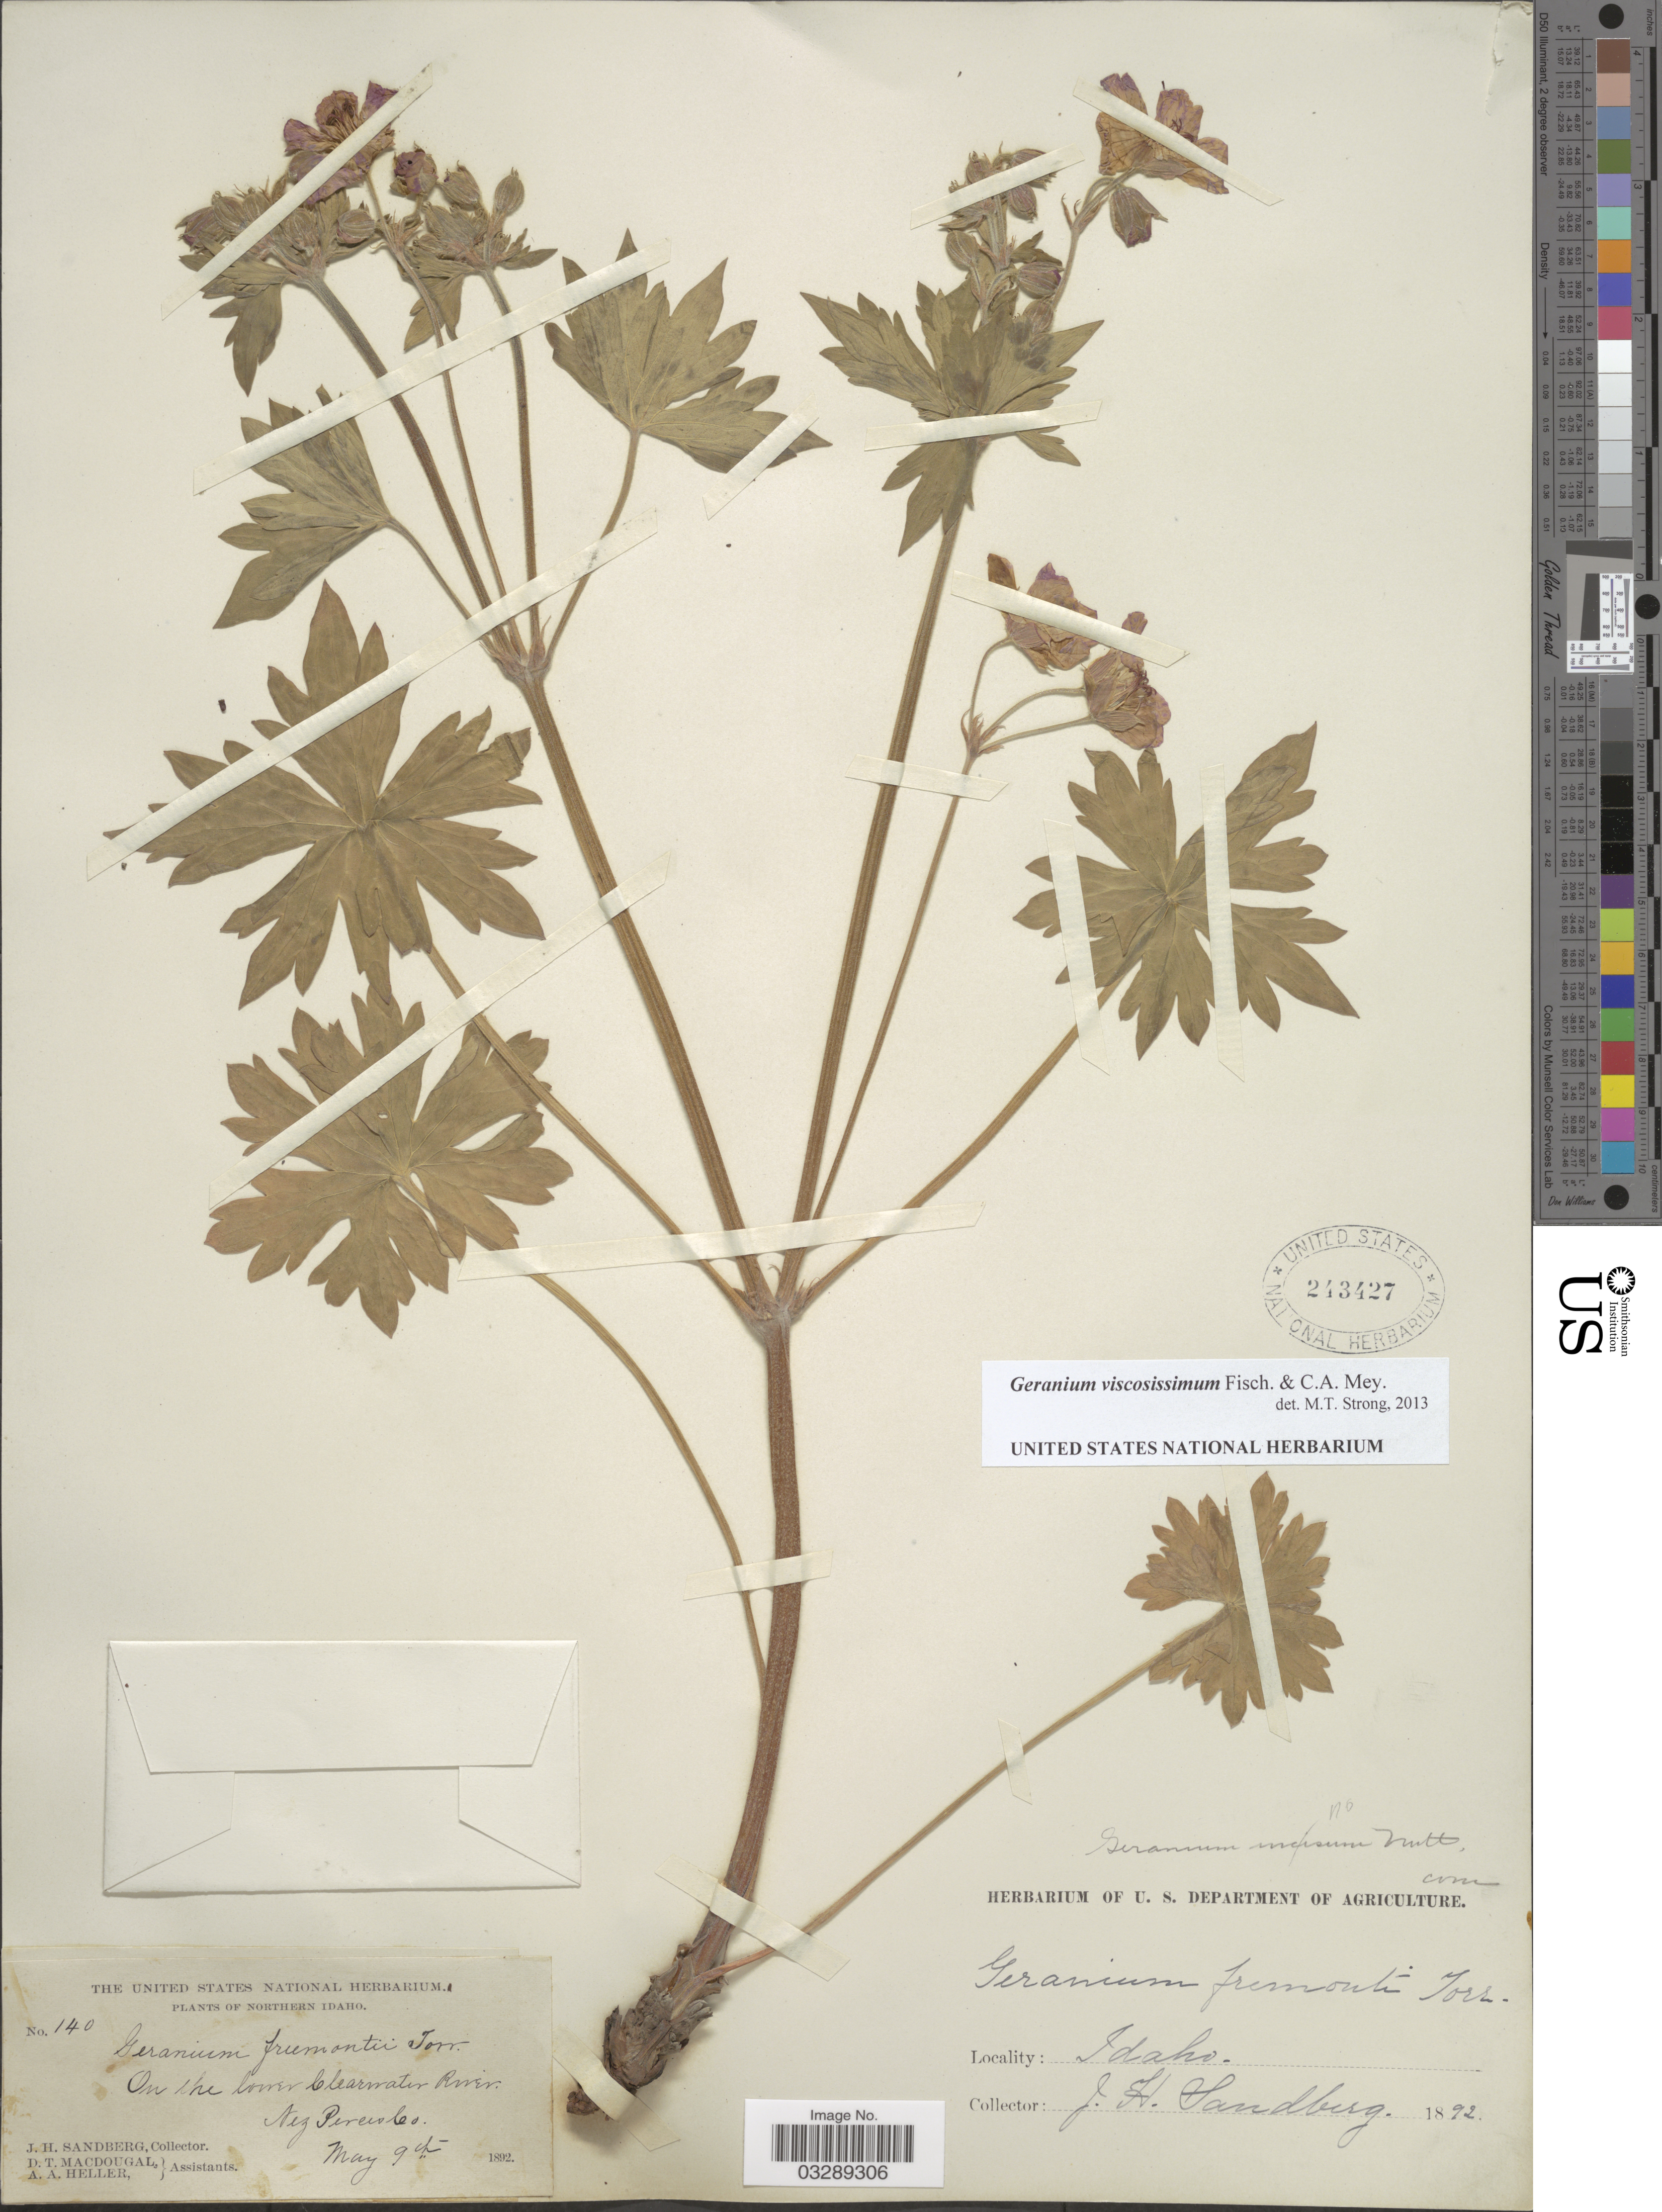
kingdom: Plantae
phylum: Tracheophyta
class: Magnoliopsida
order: Geraniales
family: Geraniaceae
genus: Geranium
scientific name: Geranium viscosissimum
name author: Fisch. & C.A. Mey.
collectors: J. H. Sandberg, D. T. MacDougal & A. A. Heller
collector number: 140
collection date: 1892-05-09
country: United States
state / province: Idaho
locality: Northern Idaho, On the lower Clearwater River, Nez Perces Co.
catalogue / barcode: US 243427